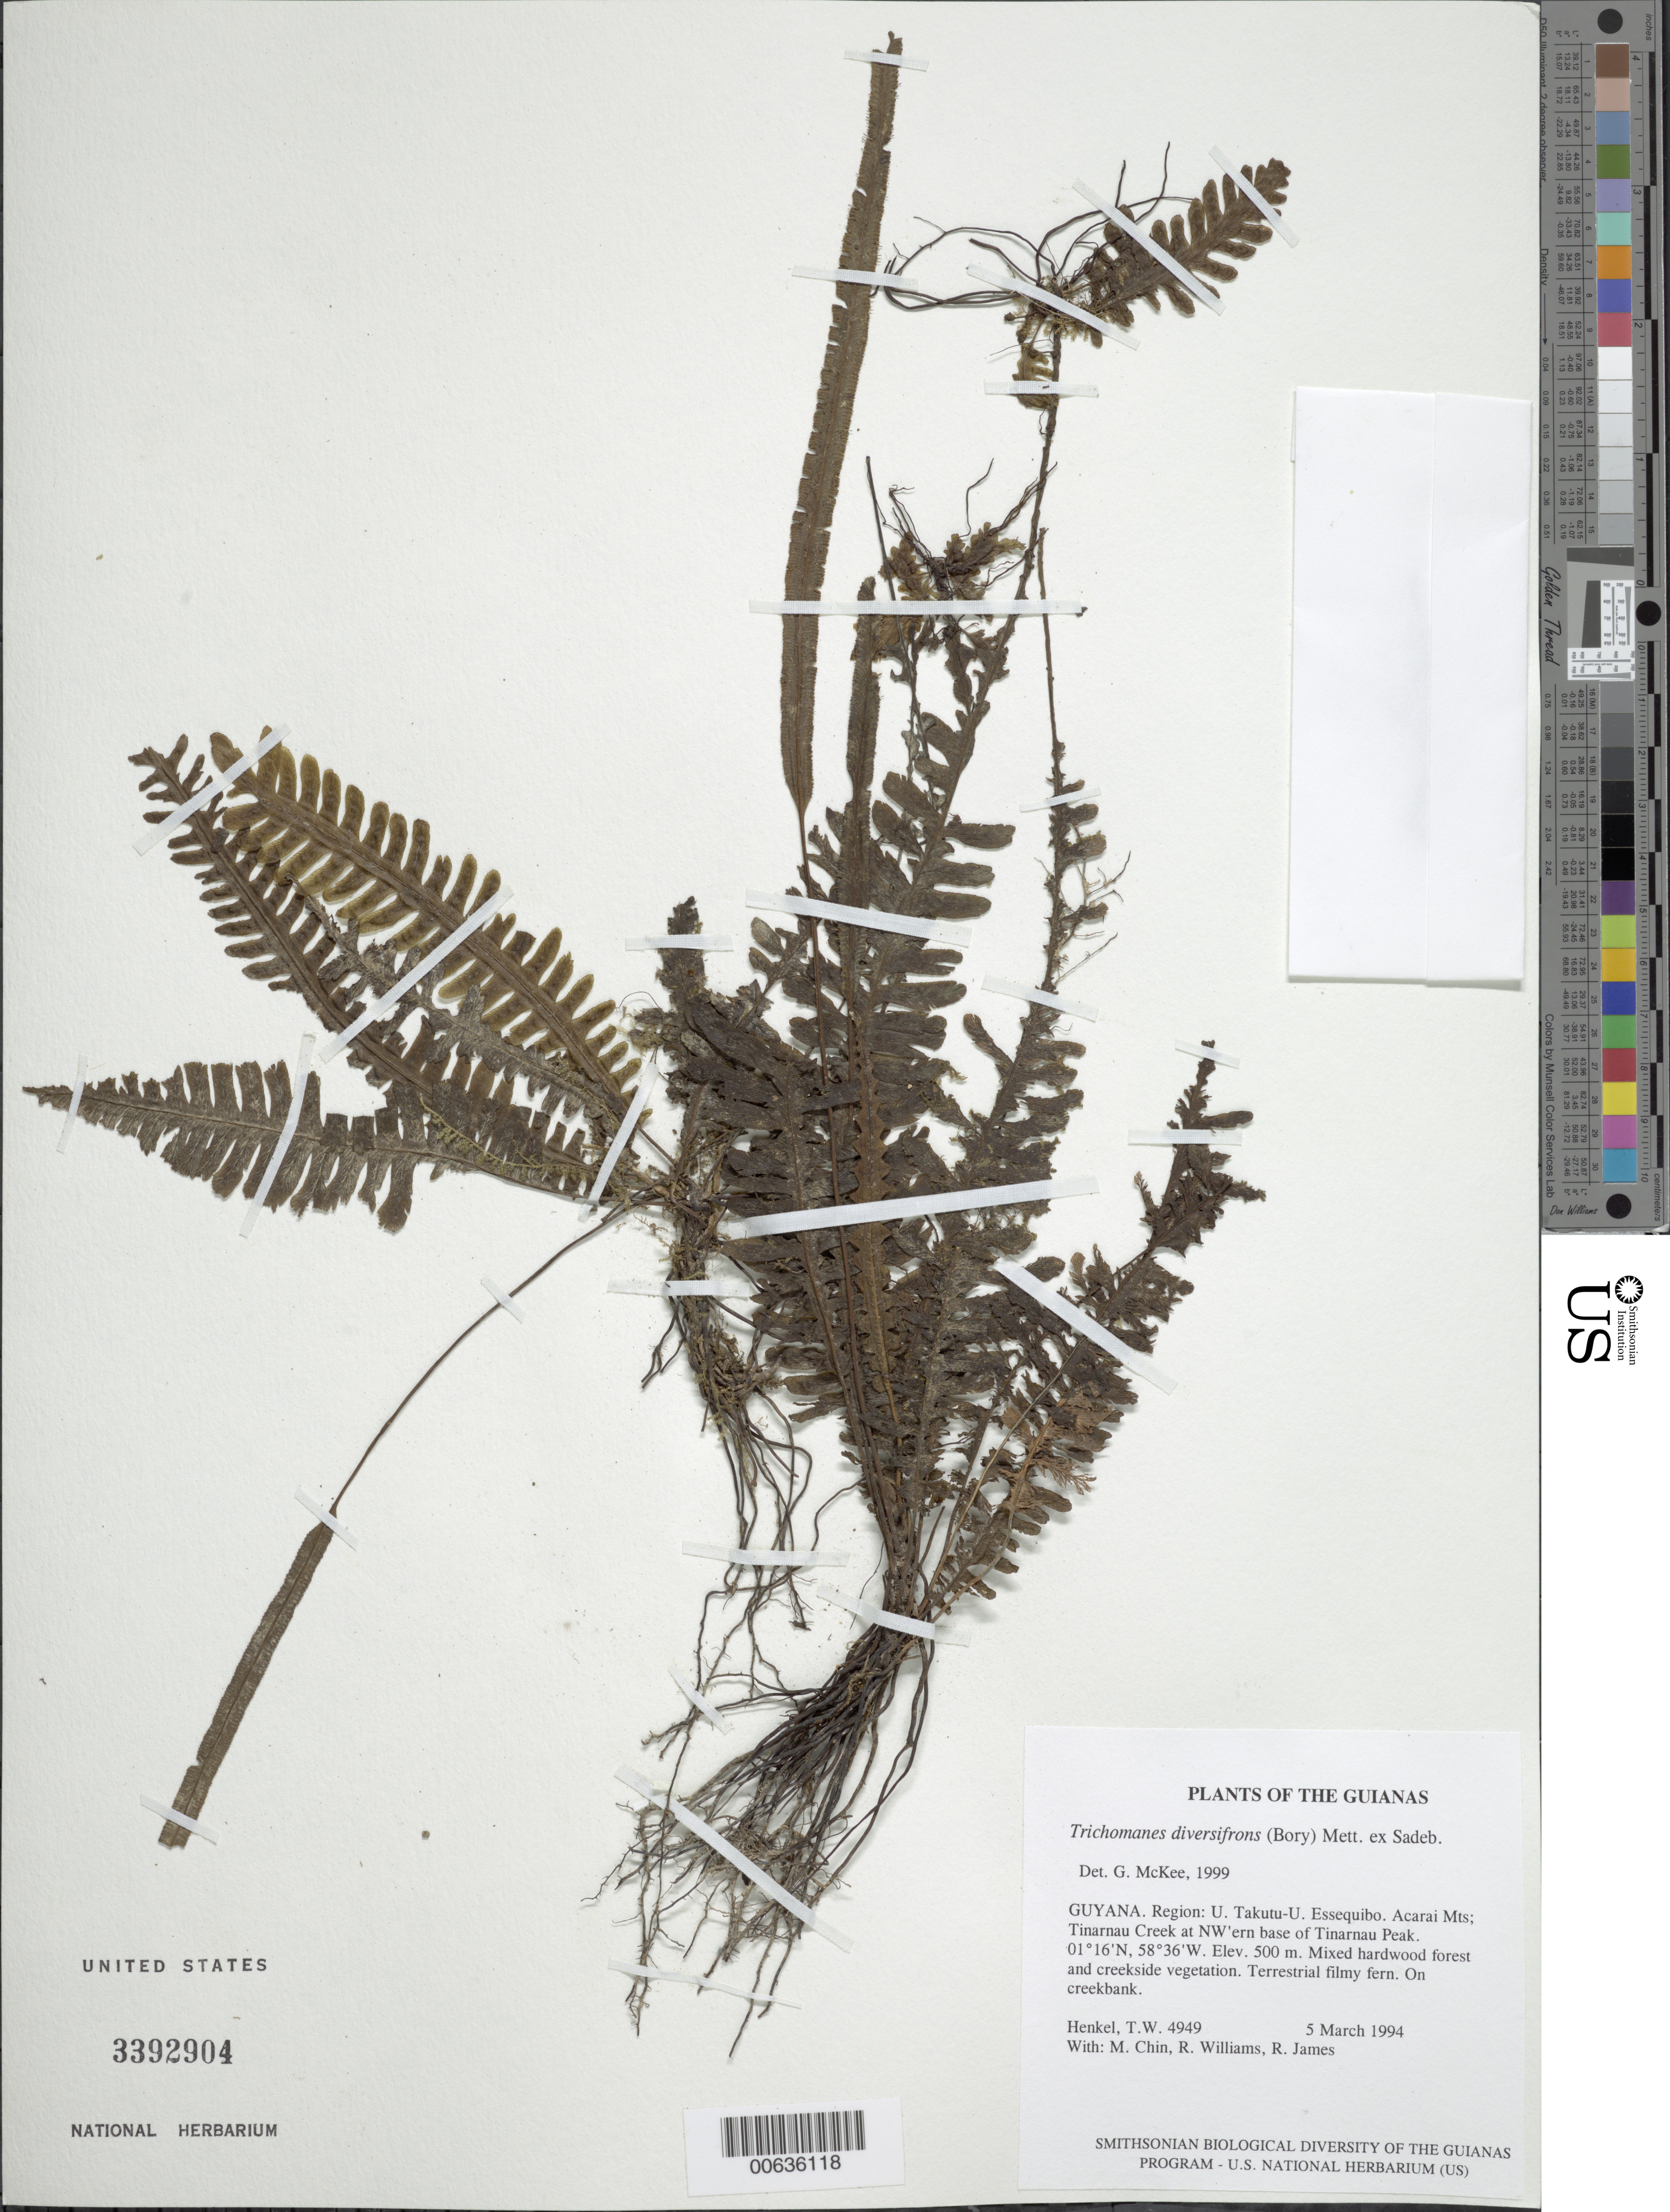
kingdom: Plantae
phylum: Tracheophyta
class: Polypodiopsida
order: Hymenophyllales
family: Hymenophyllaceae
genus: Trichomanes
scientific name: Trichomanes diversifrons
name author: (Bory) Mett. ex Sadeb.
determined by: McKee, G. S., (US), NMNH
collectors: T. Henkel, M. Chin, R. Williams & R. James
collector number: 4949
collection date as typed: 5 March 1994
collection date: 1994-03-05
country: Guyana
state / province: U. Takutu-U. Essequibo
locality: Acarai Mts; Tinarnau Creek at northwestern base of Tinarnau Peak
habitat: Mixed hardwood forest and creekside vegetation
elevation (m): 500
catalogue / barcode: US 3392904